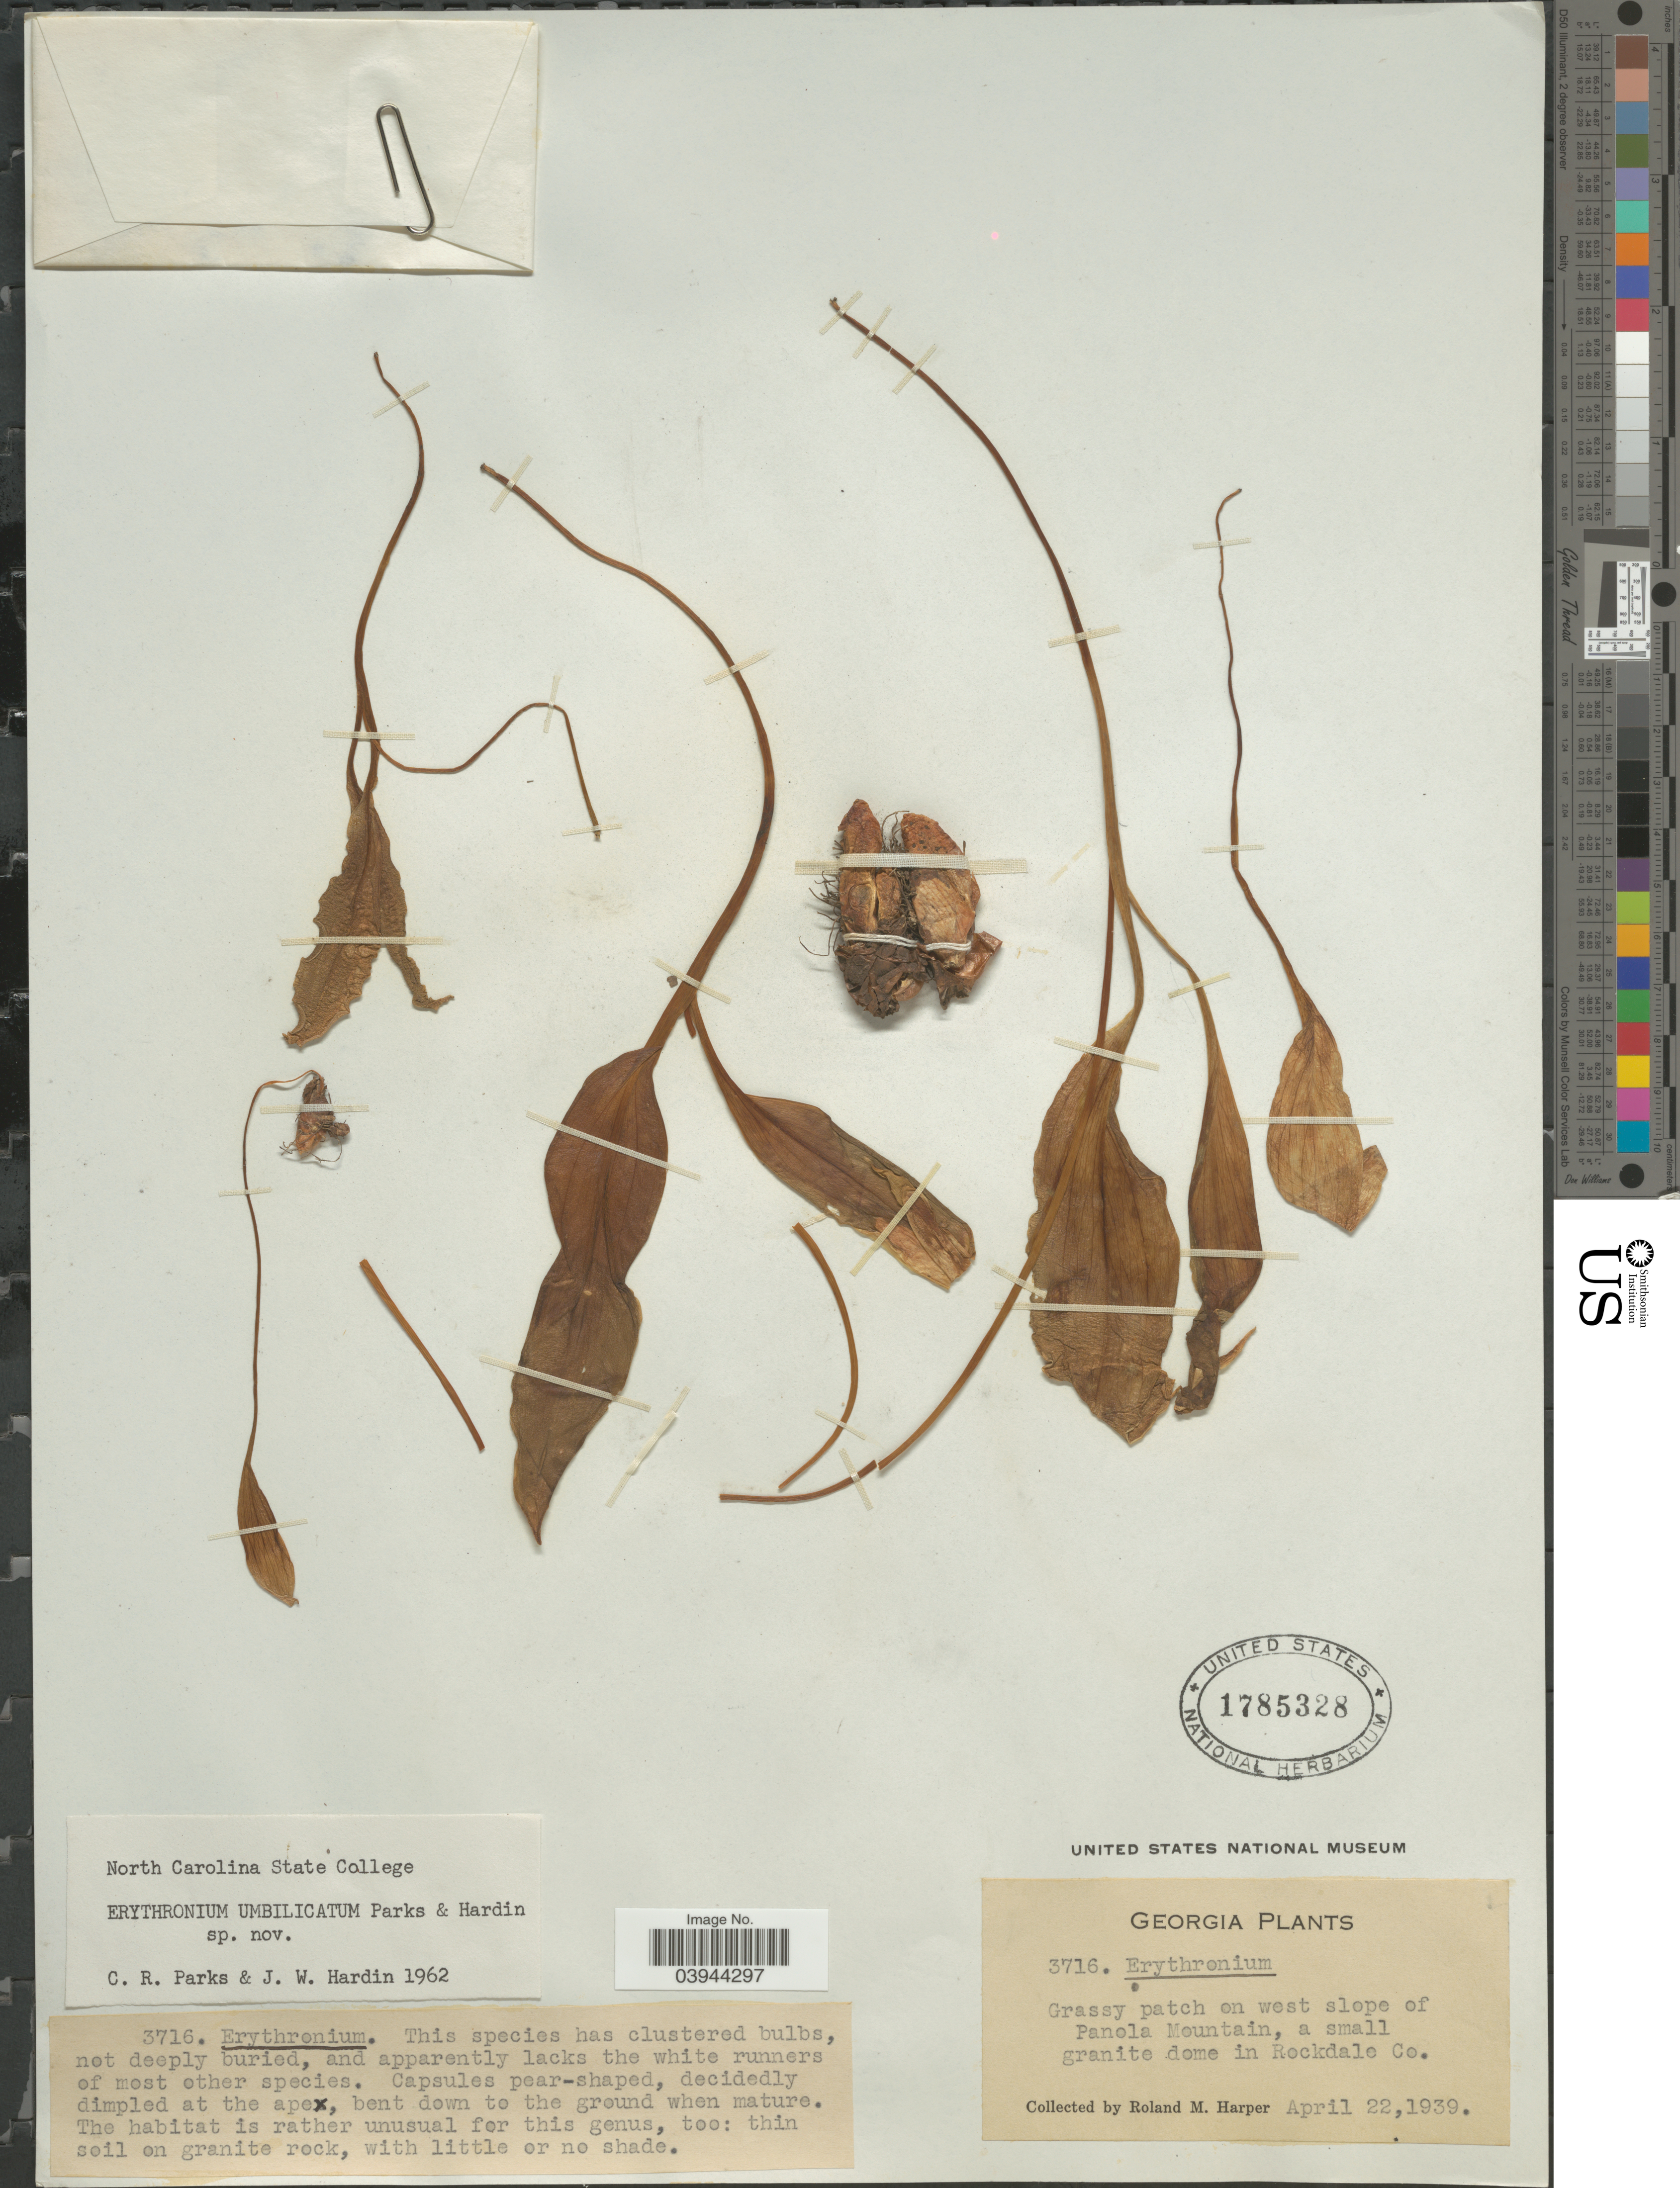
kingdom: Plantae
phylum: Tracheophyta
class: Liliopsida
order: Liliales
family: Liliaceae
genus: Erythronium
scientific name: Erythronium americanum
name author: Ker Gawl.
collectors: R. M. Harper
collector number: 3716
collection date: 1939-04-22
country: United States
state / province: Georgia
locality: Grassy patch on west slope of Panola Mountain, a small granite dome in Rockdale Co.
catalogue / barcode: US 1785328